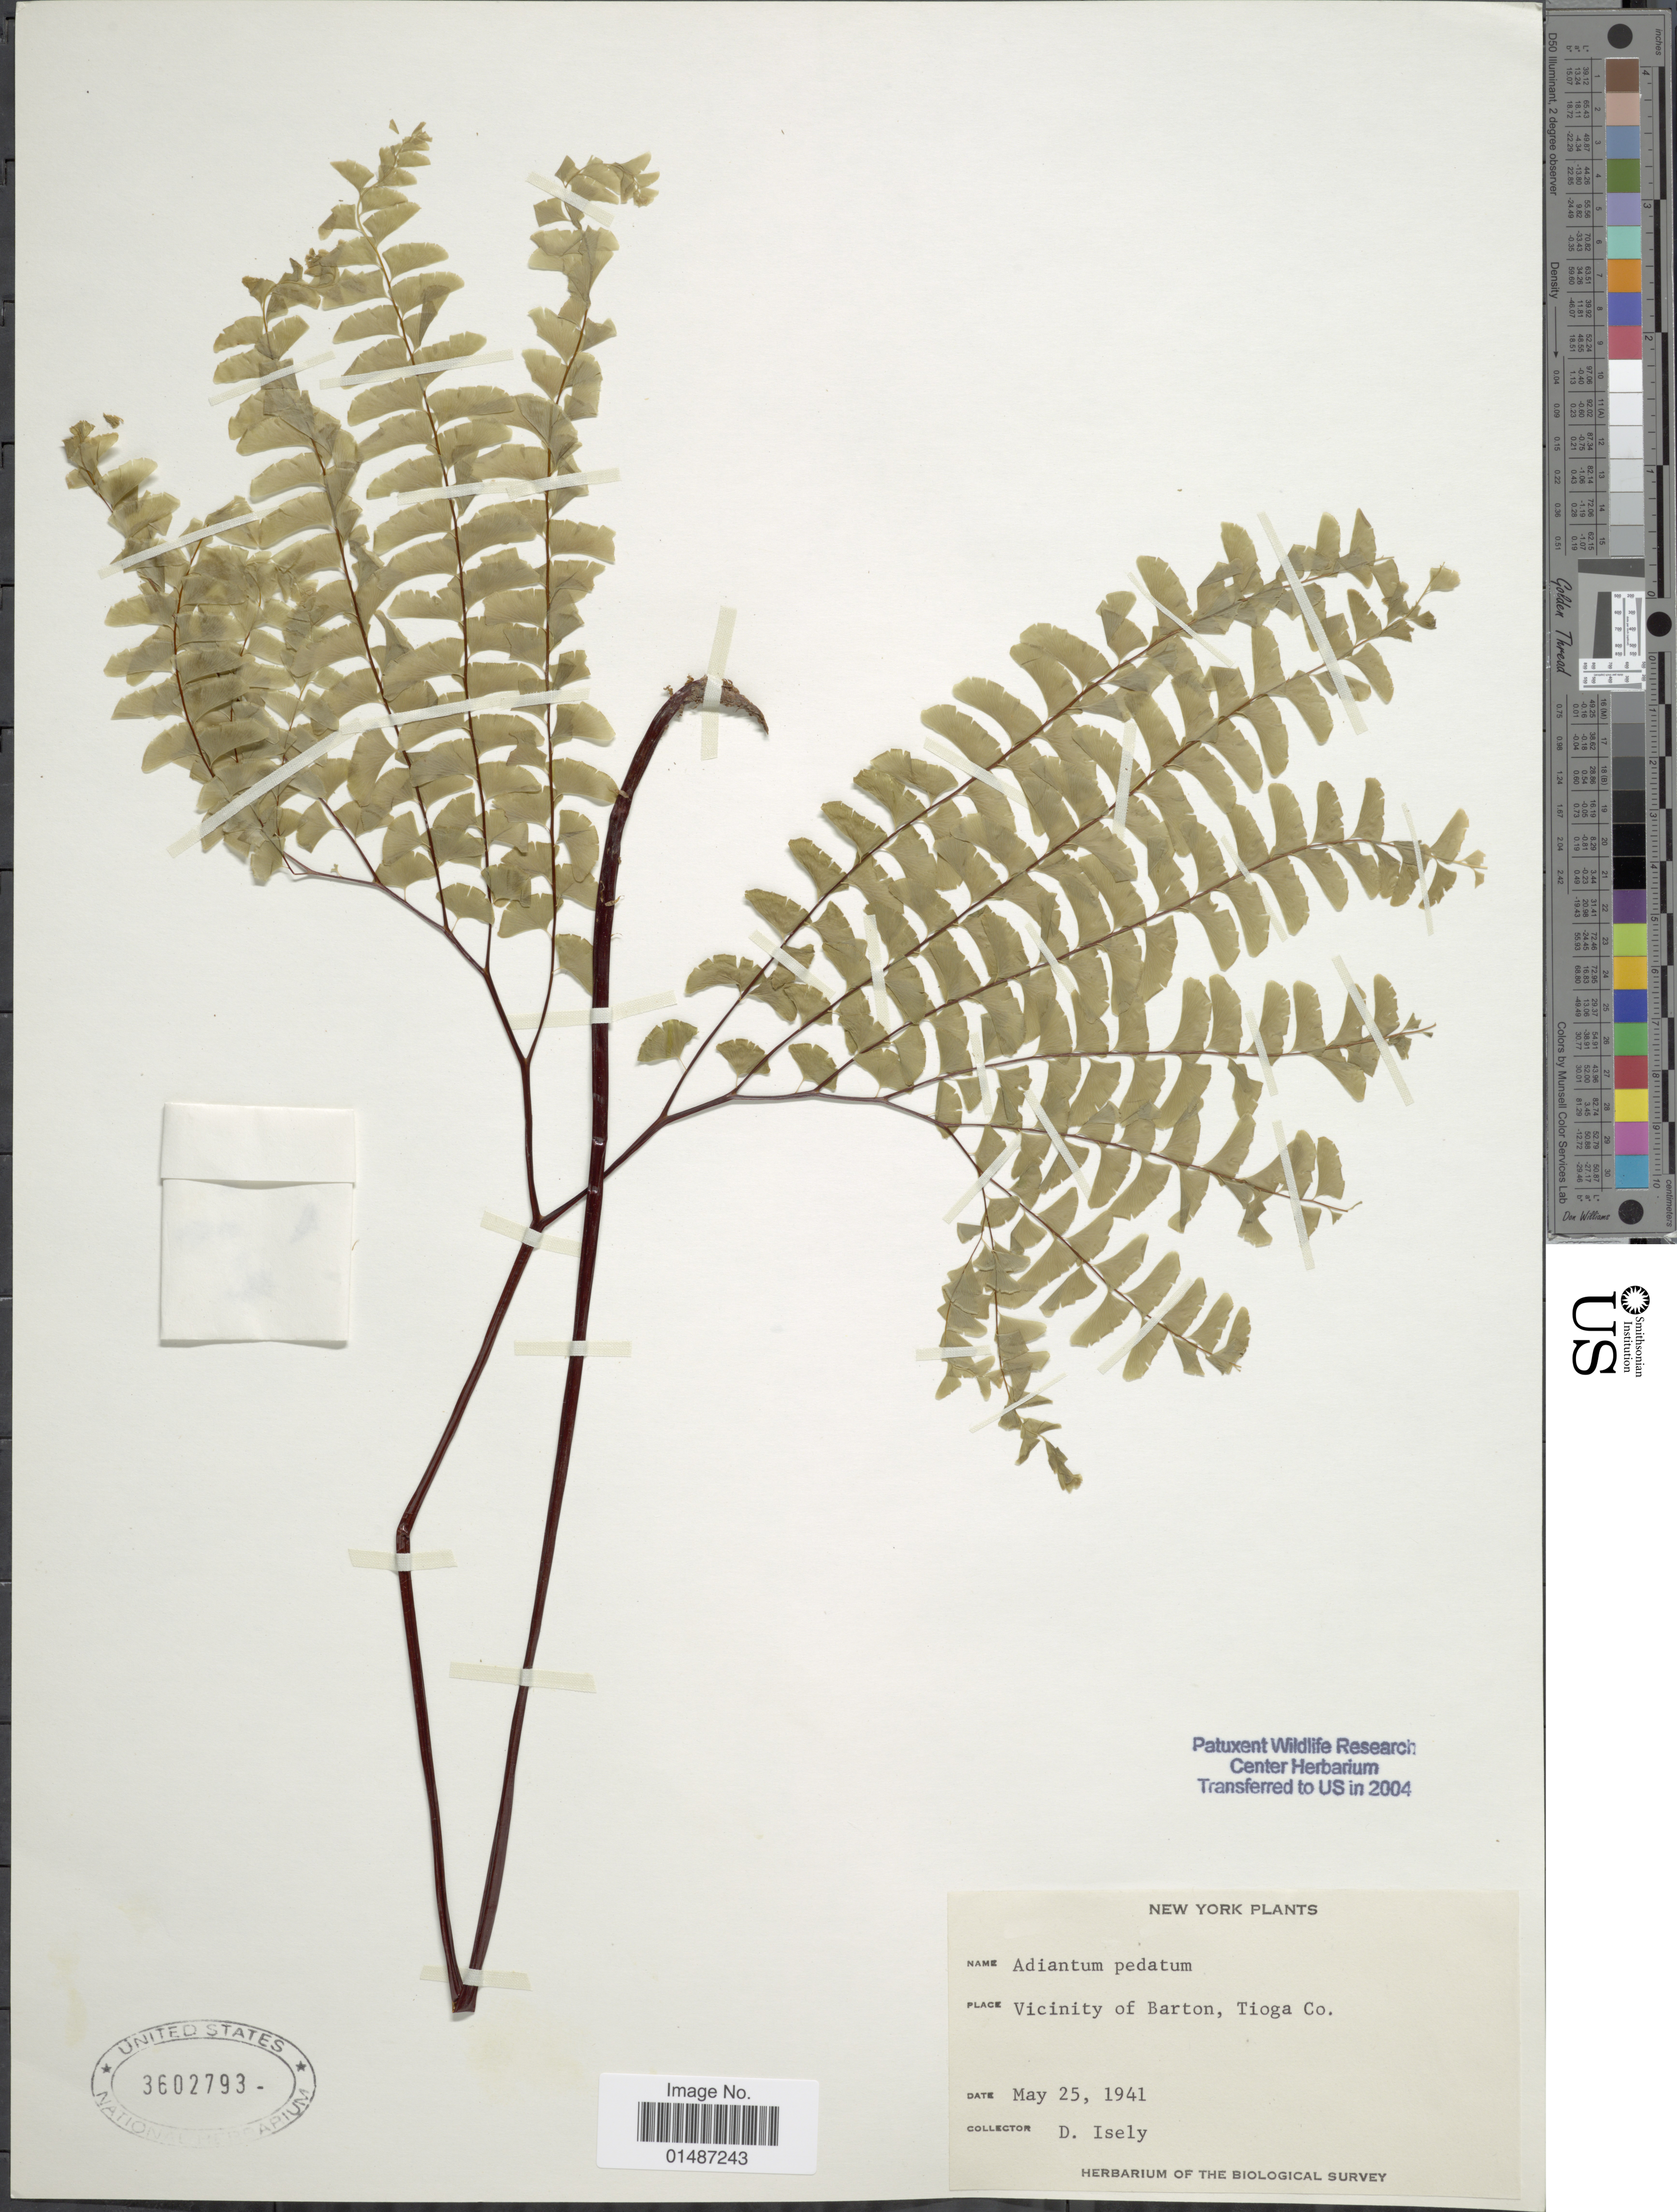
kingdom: Plantae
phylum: Tracheophyta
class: Polypodiopsida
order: Polypodiales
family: Pteridaceae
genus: Adiantum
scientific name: Adiantum pedatum var. pedatum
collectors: D. Isely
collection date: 1941-05-25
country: United States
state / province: New York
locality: Vicinity of Barton, Tioga Co.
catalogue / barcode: US 3602793